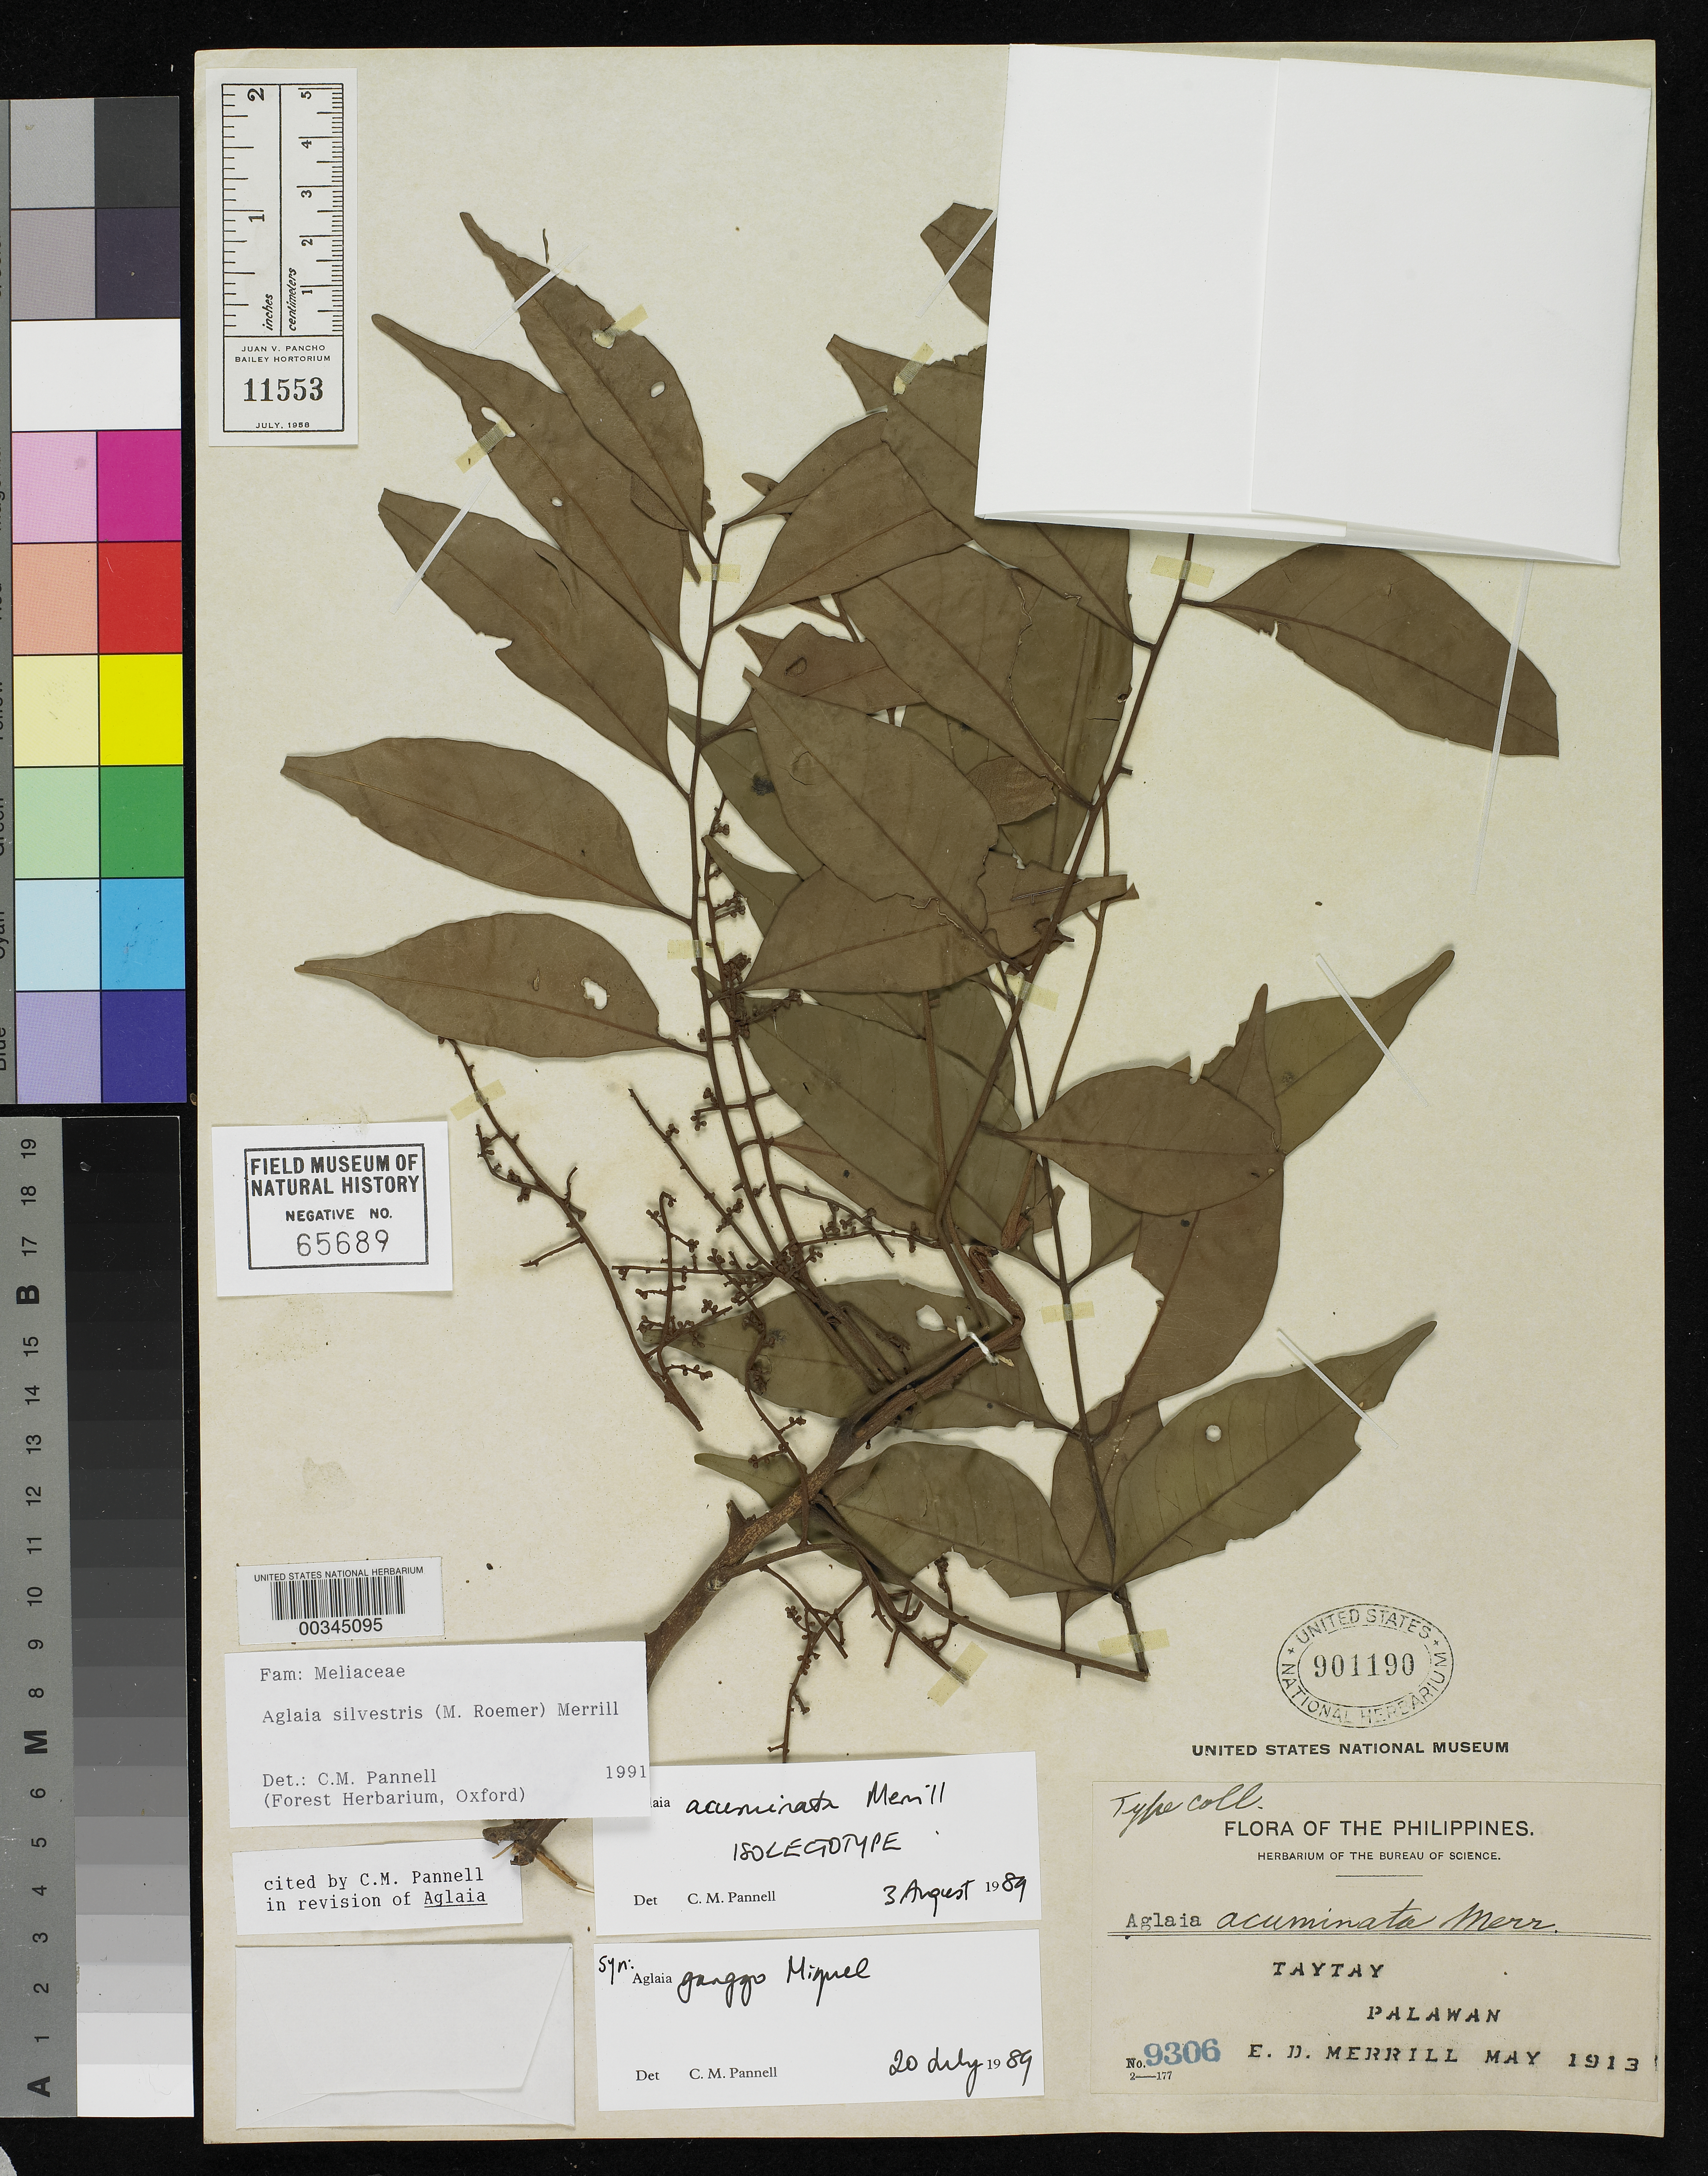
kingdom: Plantae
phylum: Tracheophyta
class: Magnoliopsida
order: Sapindales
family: Meliaceae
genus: Aglaia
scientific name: Aglaia acuminata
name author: Merr.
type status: Isolectotype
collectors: E. D. Merrill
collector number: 9306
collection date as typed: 31 May 1913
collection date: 1913-05-31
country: Philippines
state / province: Mimaropa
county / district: Palawan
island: Palawan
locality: Taytay.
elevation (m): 15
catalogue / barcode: US 901190